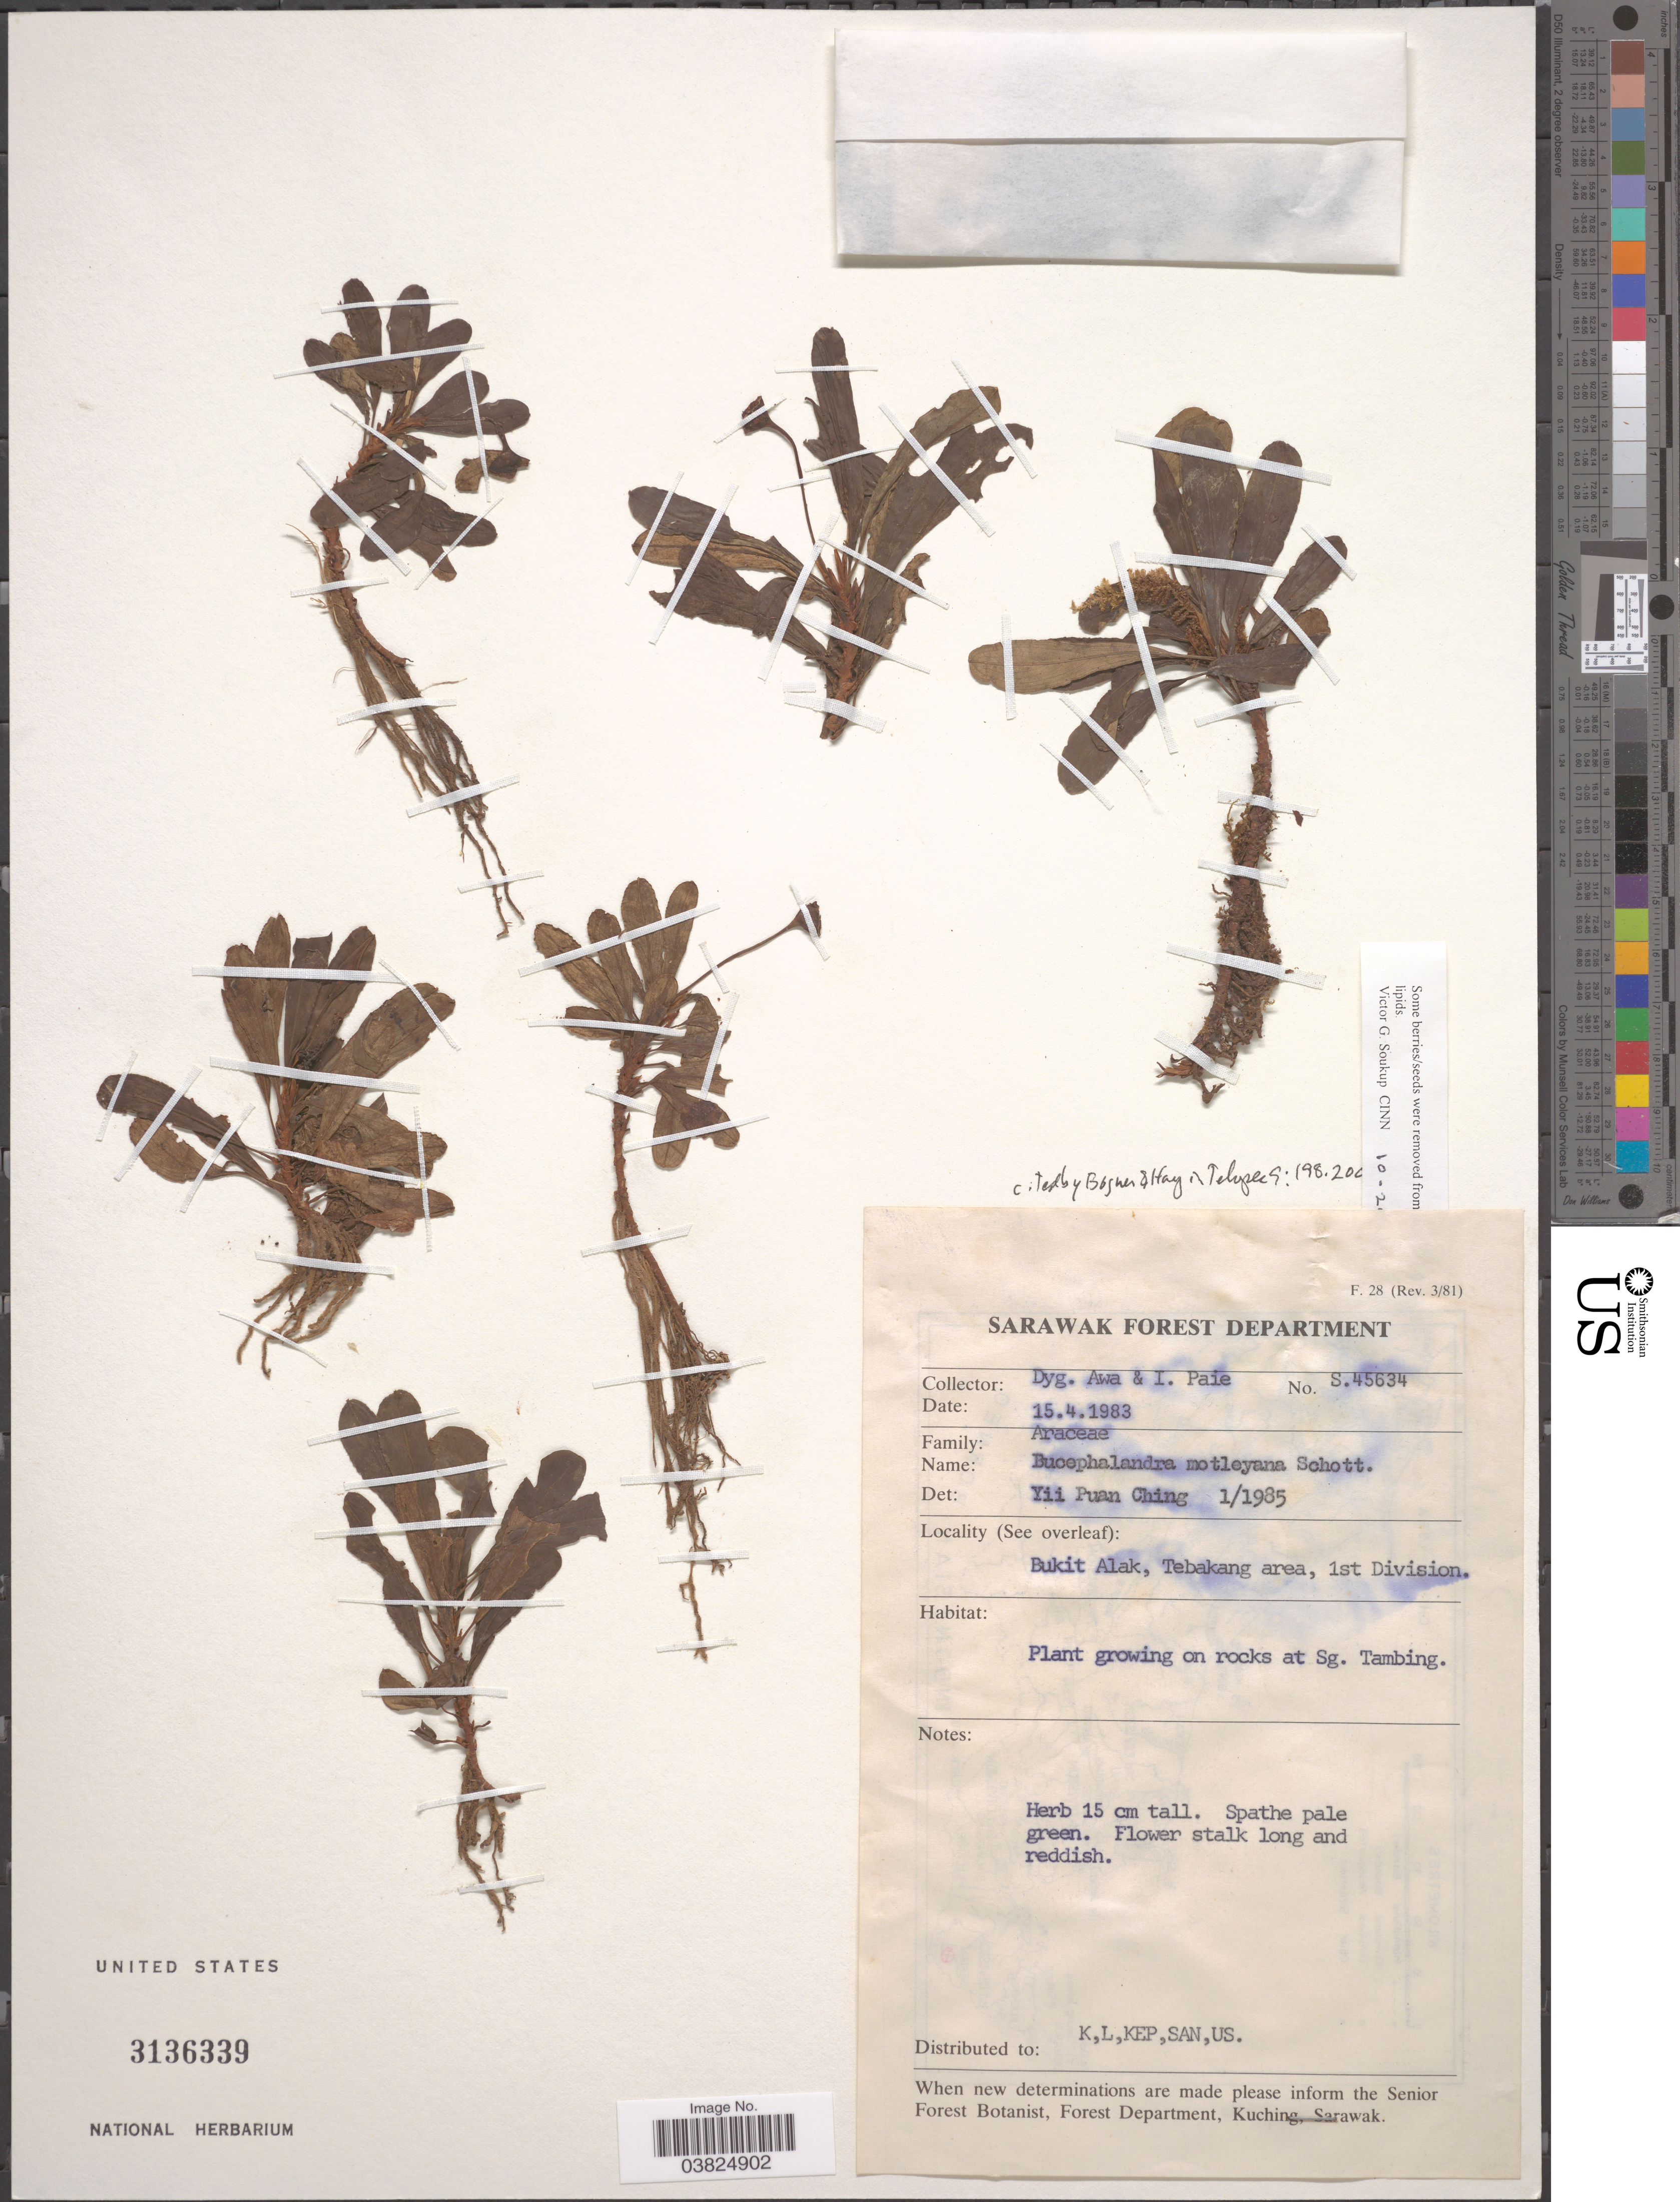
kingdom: Plantae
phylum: Tracheophyta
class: Liliopsida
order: Alismatales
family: Araceae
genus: Bucephalandra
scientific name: Bucephalandra motleyana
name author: Schott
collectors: D. Awa & I. bin Paie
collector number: S.45634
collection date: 1983-04-15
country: Malaysia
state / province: Sarawak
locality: Bukit Alak, Tebakang area, 1st Division. Plant growing on rocks at Sg. Tambing.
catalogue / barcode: US 3136339